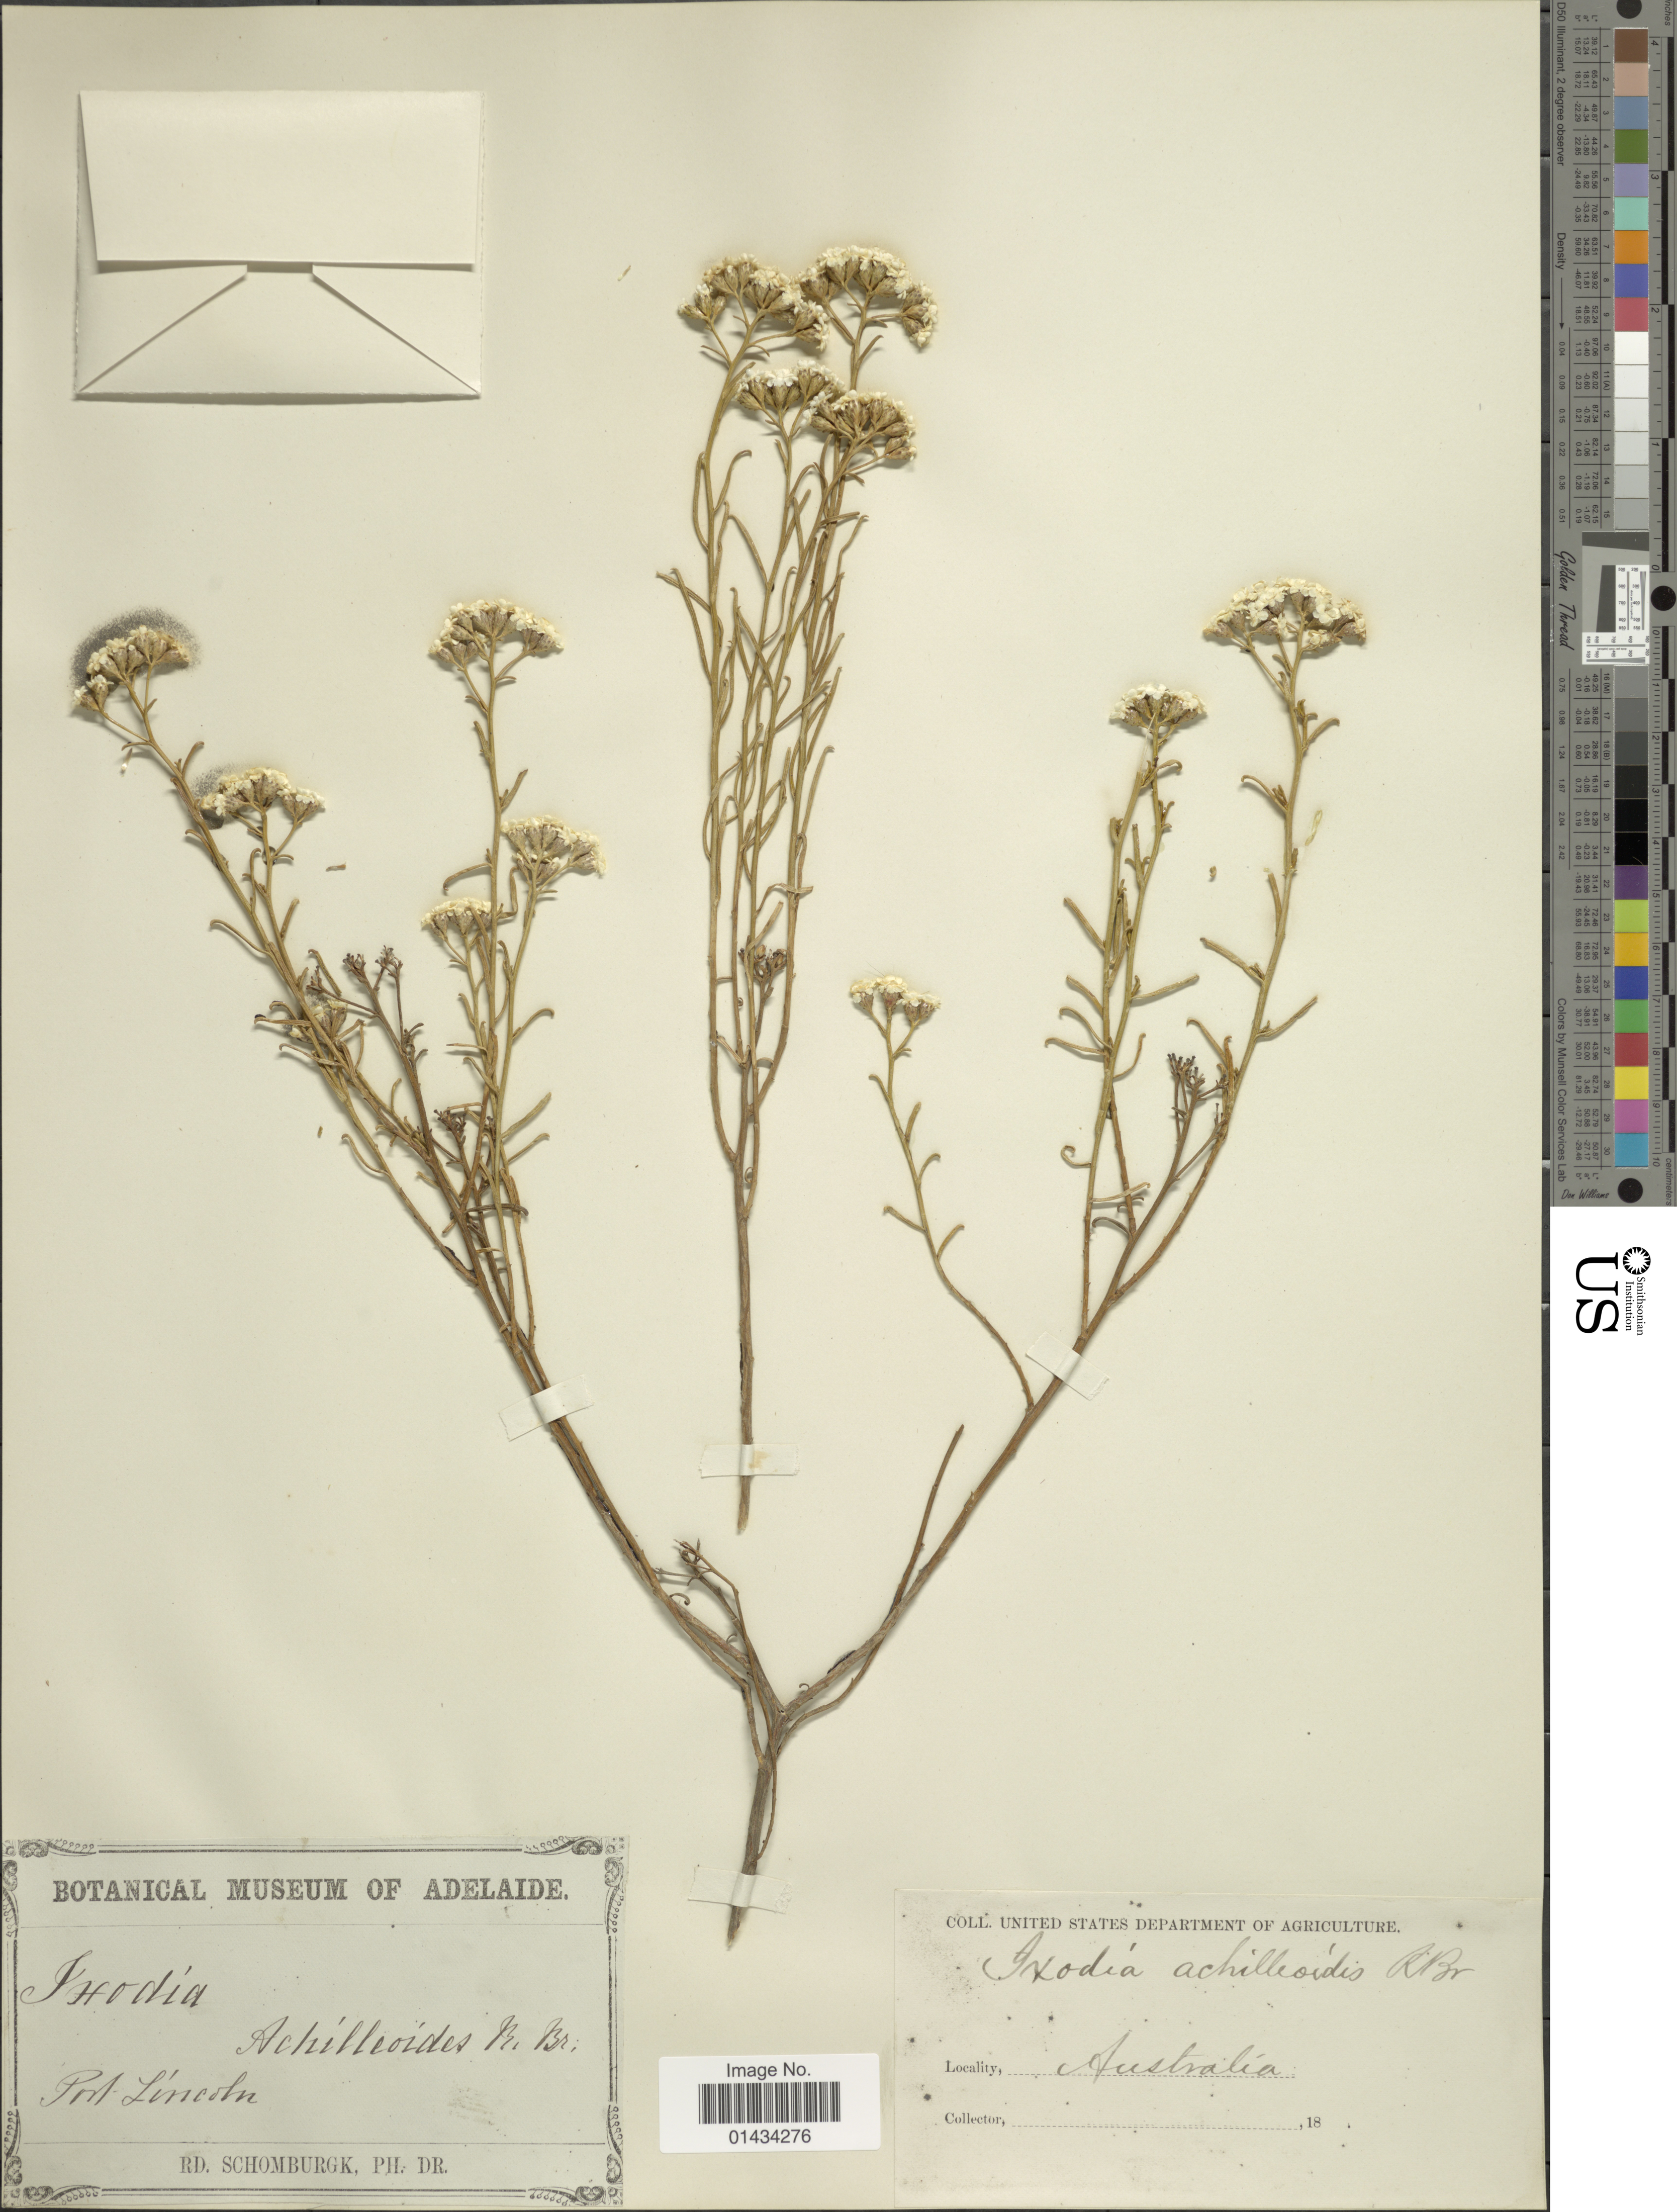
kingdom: Plantae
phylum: Tracheophyta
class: Magnoliopsida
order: Asterales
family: Asteraceae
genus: Ixodia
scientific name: Ixodia achillaeoides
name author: R. Br.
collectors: M. R. Schomburgk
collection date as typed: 18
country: Australia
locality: Port Lincoln